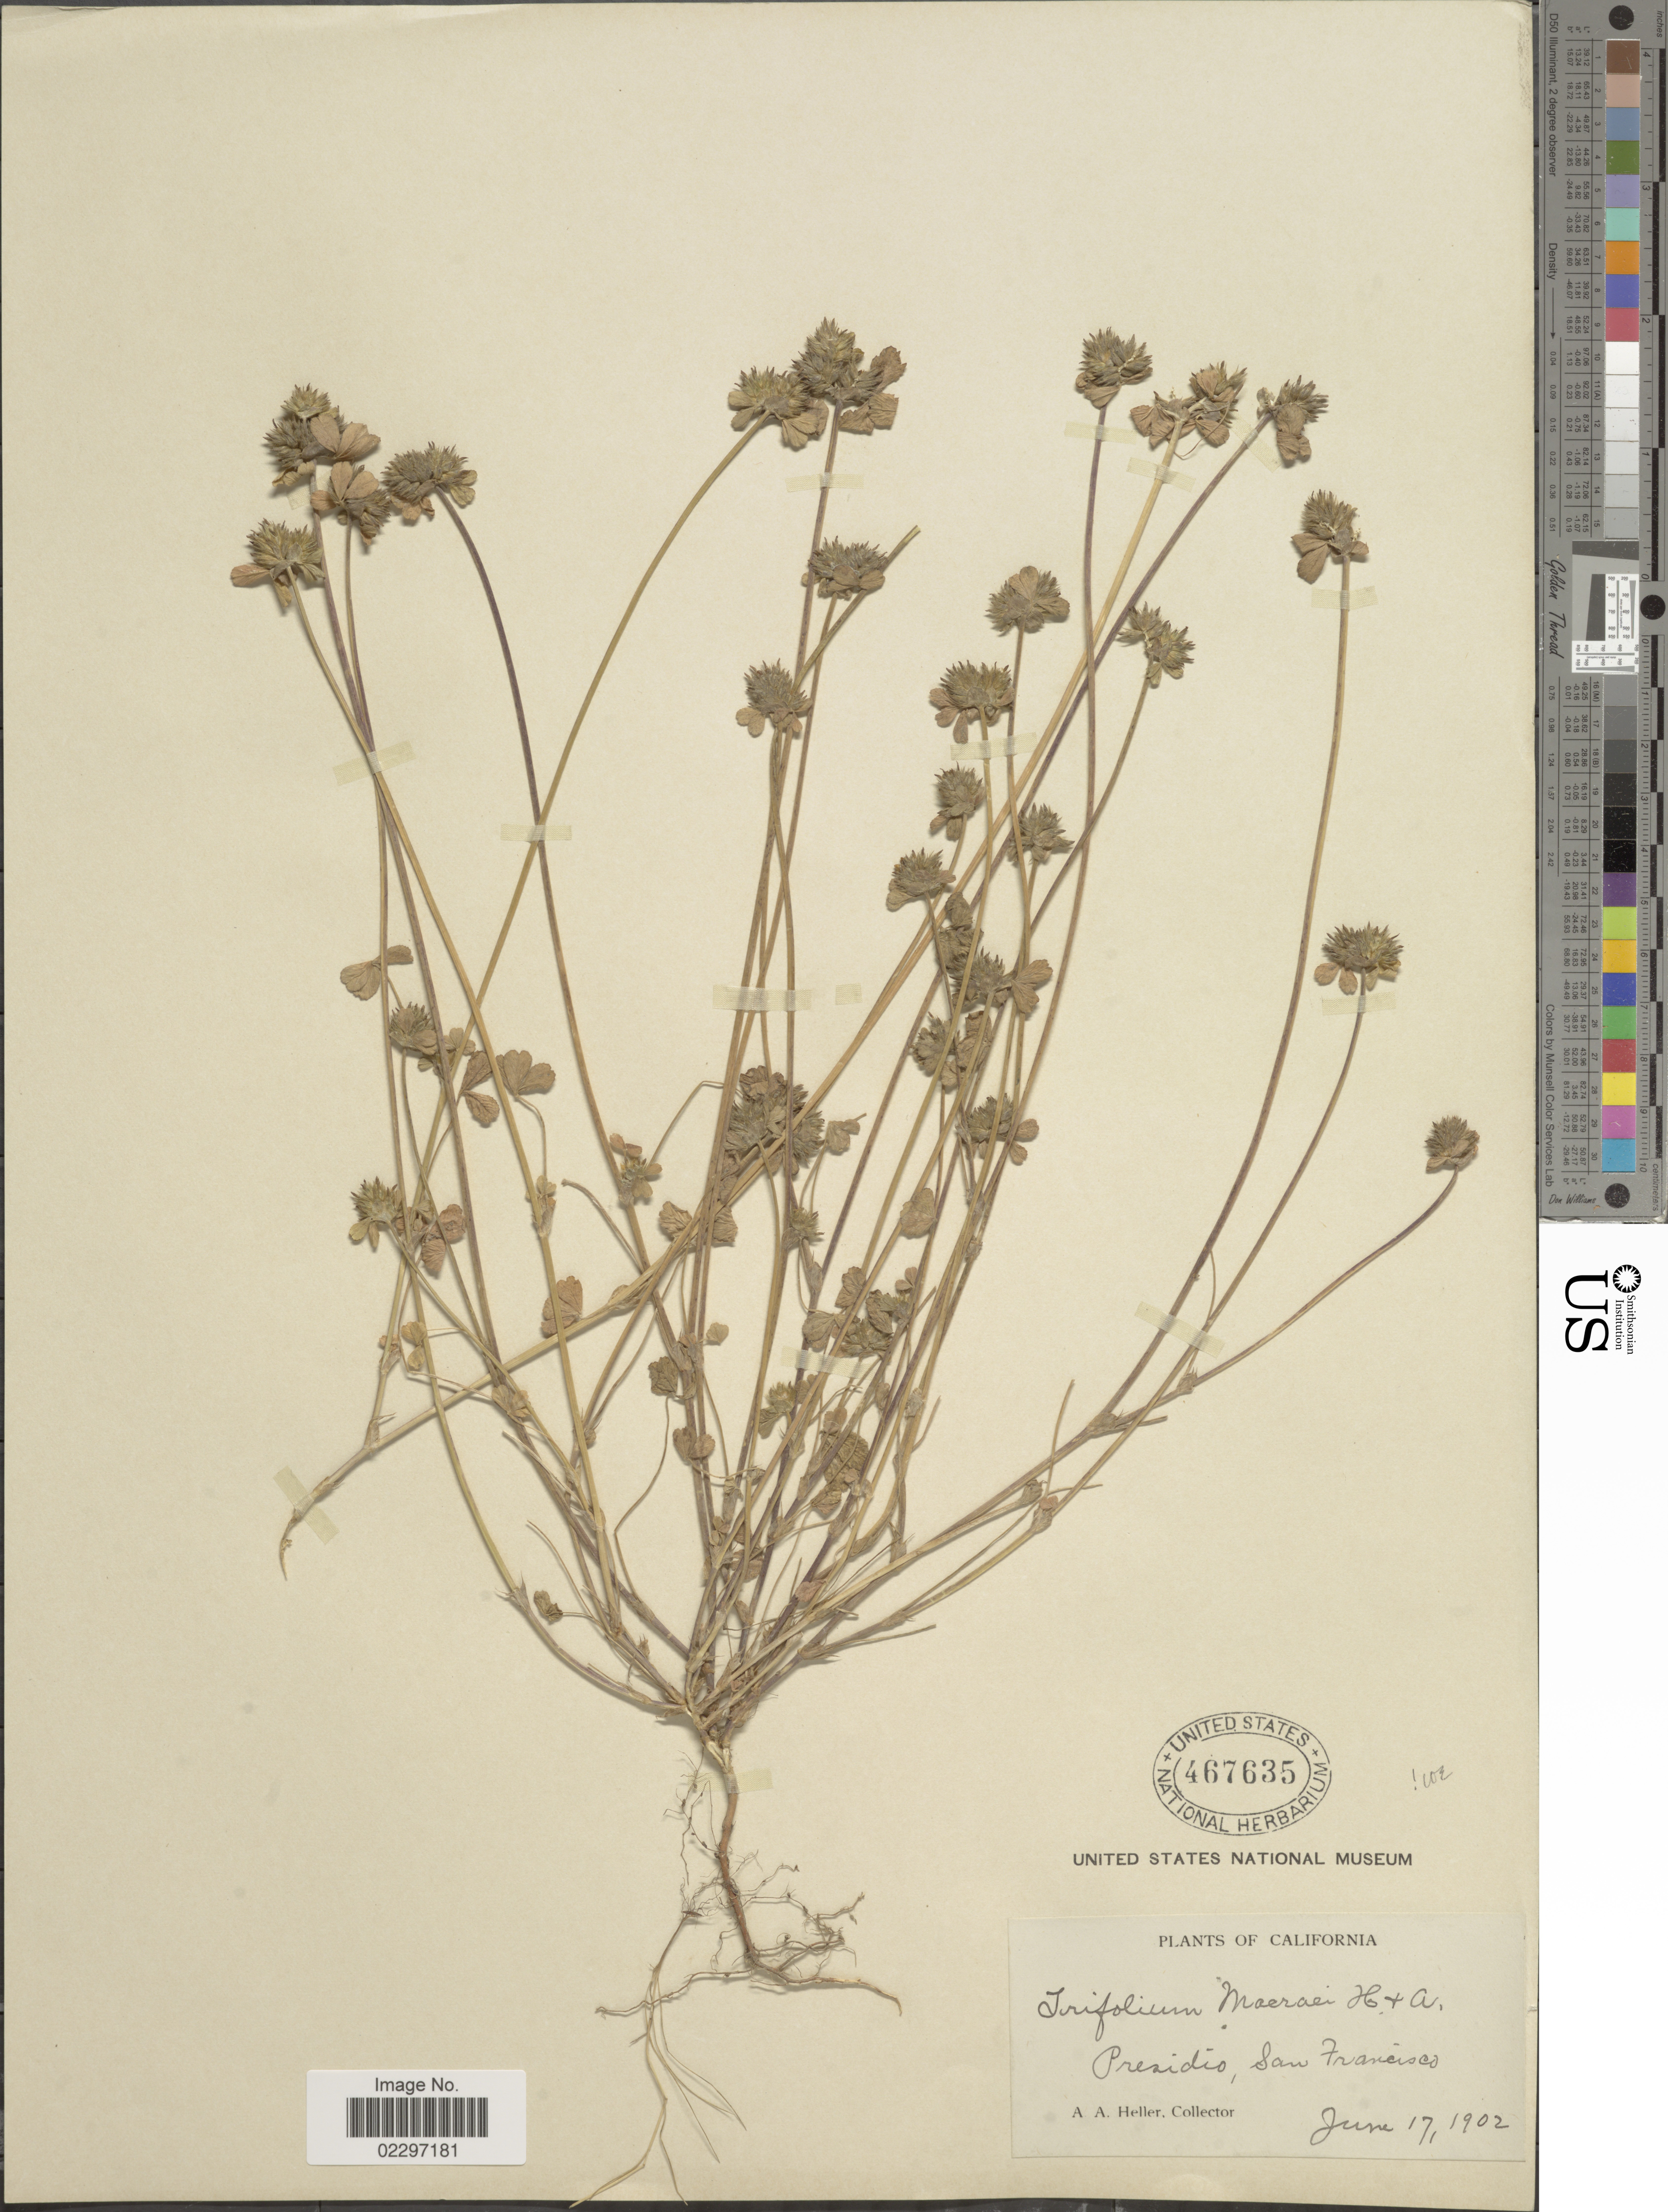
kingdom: Plantae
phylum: Tracheophyta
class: Magnoliopsida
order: Fabales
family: Fabaceae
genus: Trifolium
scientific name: Trifolium macraei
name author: Hook. & Arn.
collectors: A. A. Heller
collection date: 1902-06-17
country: United States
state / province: California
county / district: San Francisco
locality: Presidio, San Francisco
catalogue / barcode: US 467635